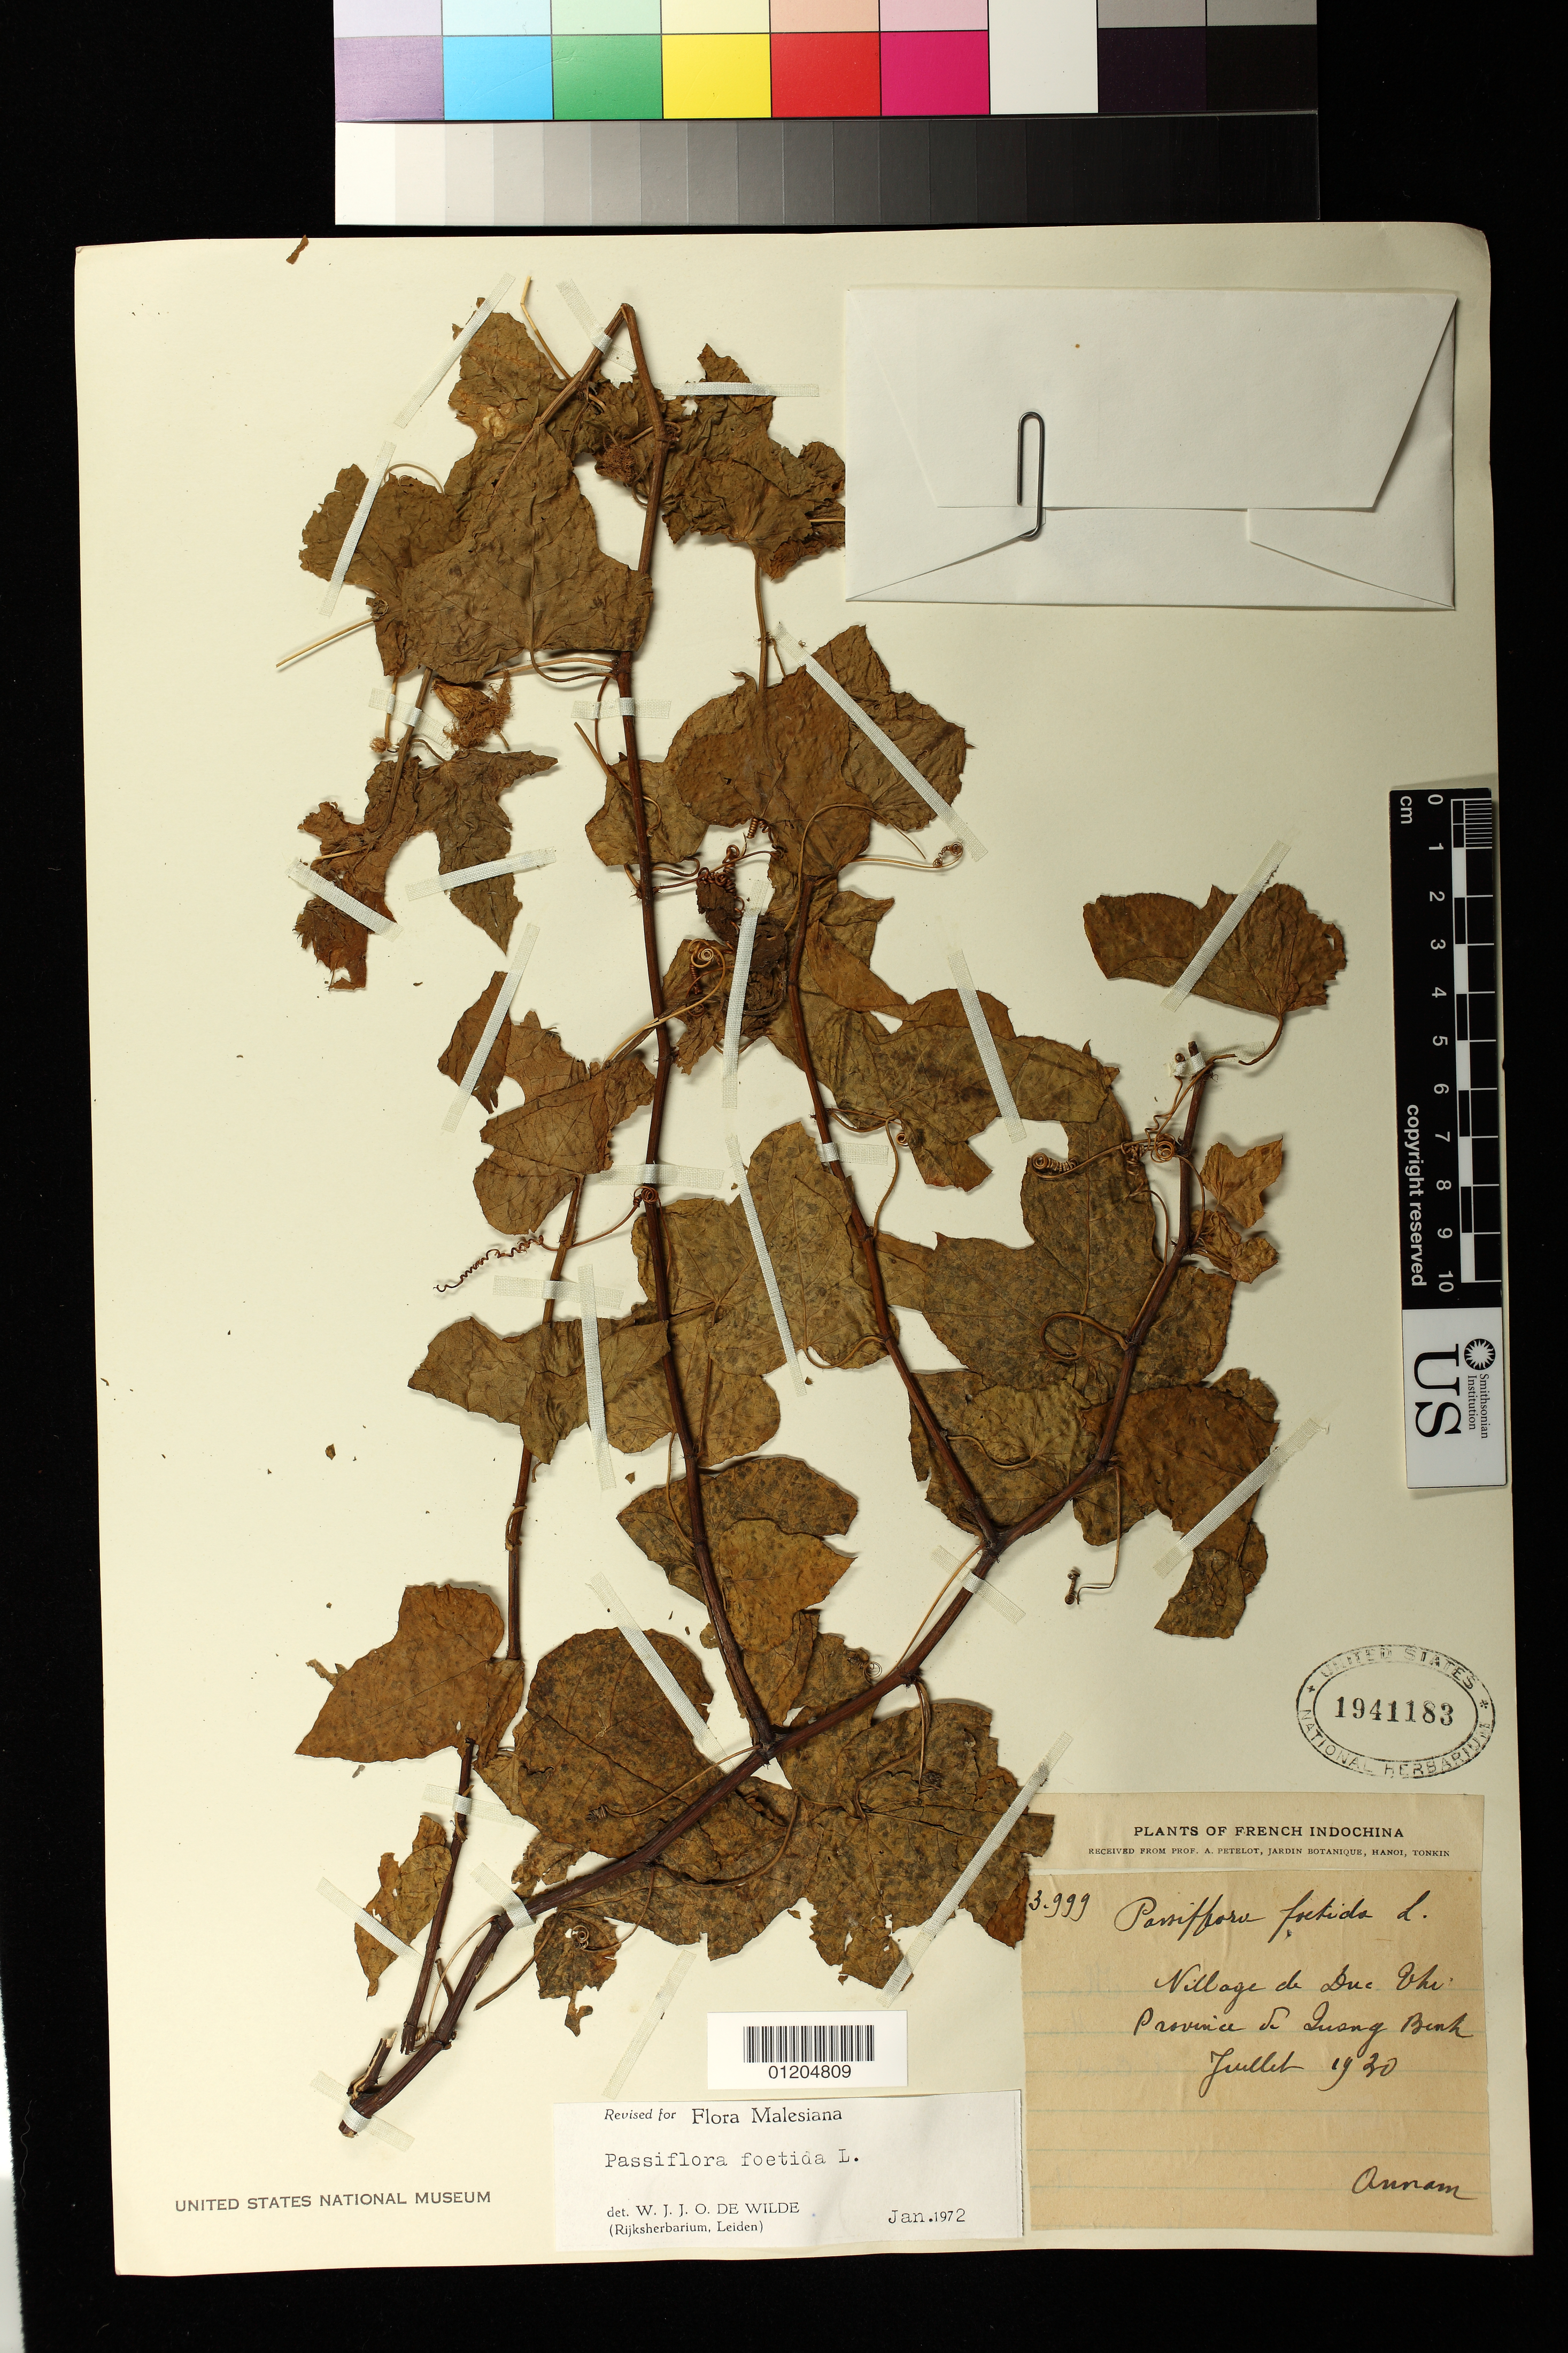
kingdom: Plantae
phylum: Tracheophyta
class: Magnoliopsida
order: Malpighiales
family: Passifloraceae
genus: Passiflora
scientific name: Passiflora foetida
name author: L.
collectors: A. Petelot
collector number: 3.999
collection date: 1920-07-01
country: Vietnam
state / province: Binh Duong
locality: Village de Duc Vhi,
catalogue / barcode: US 1941183